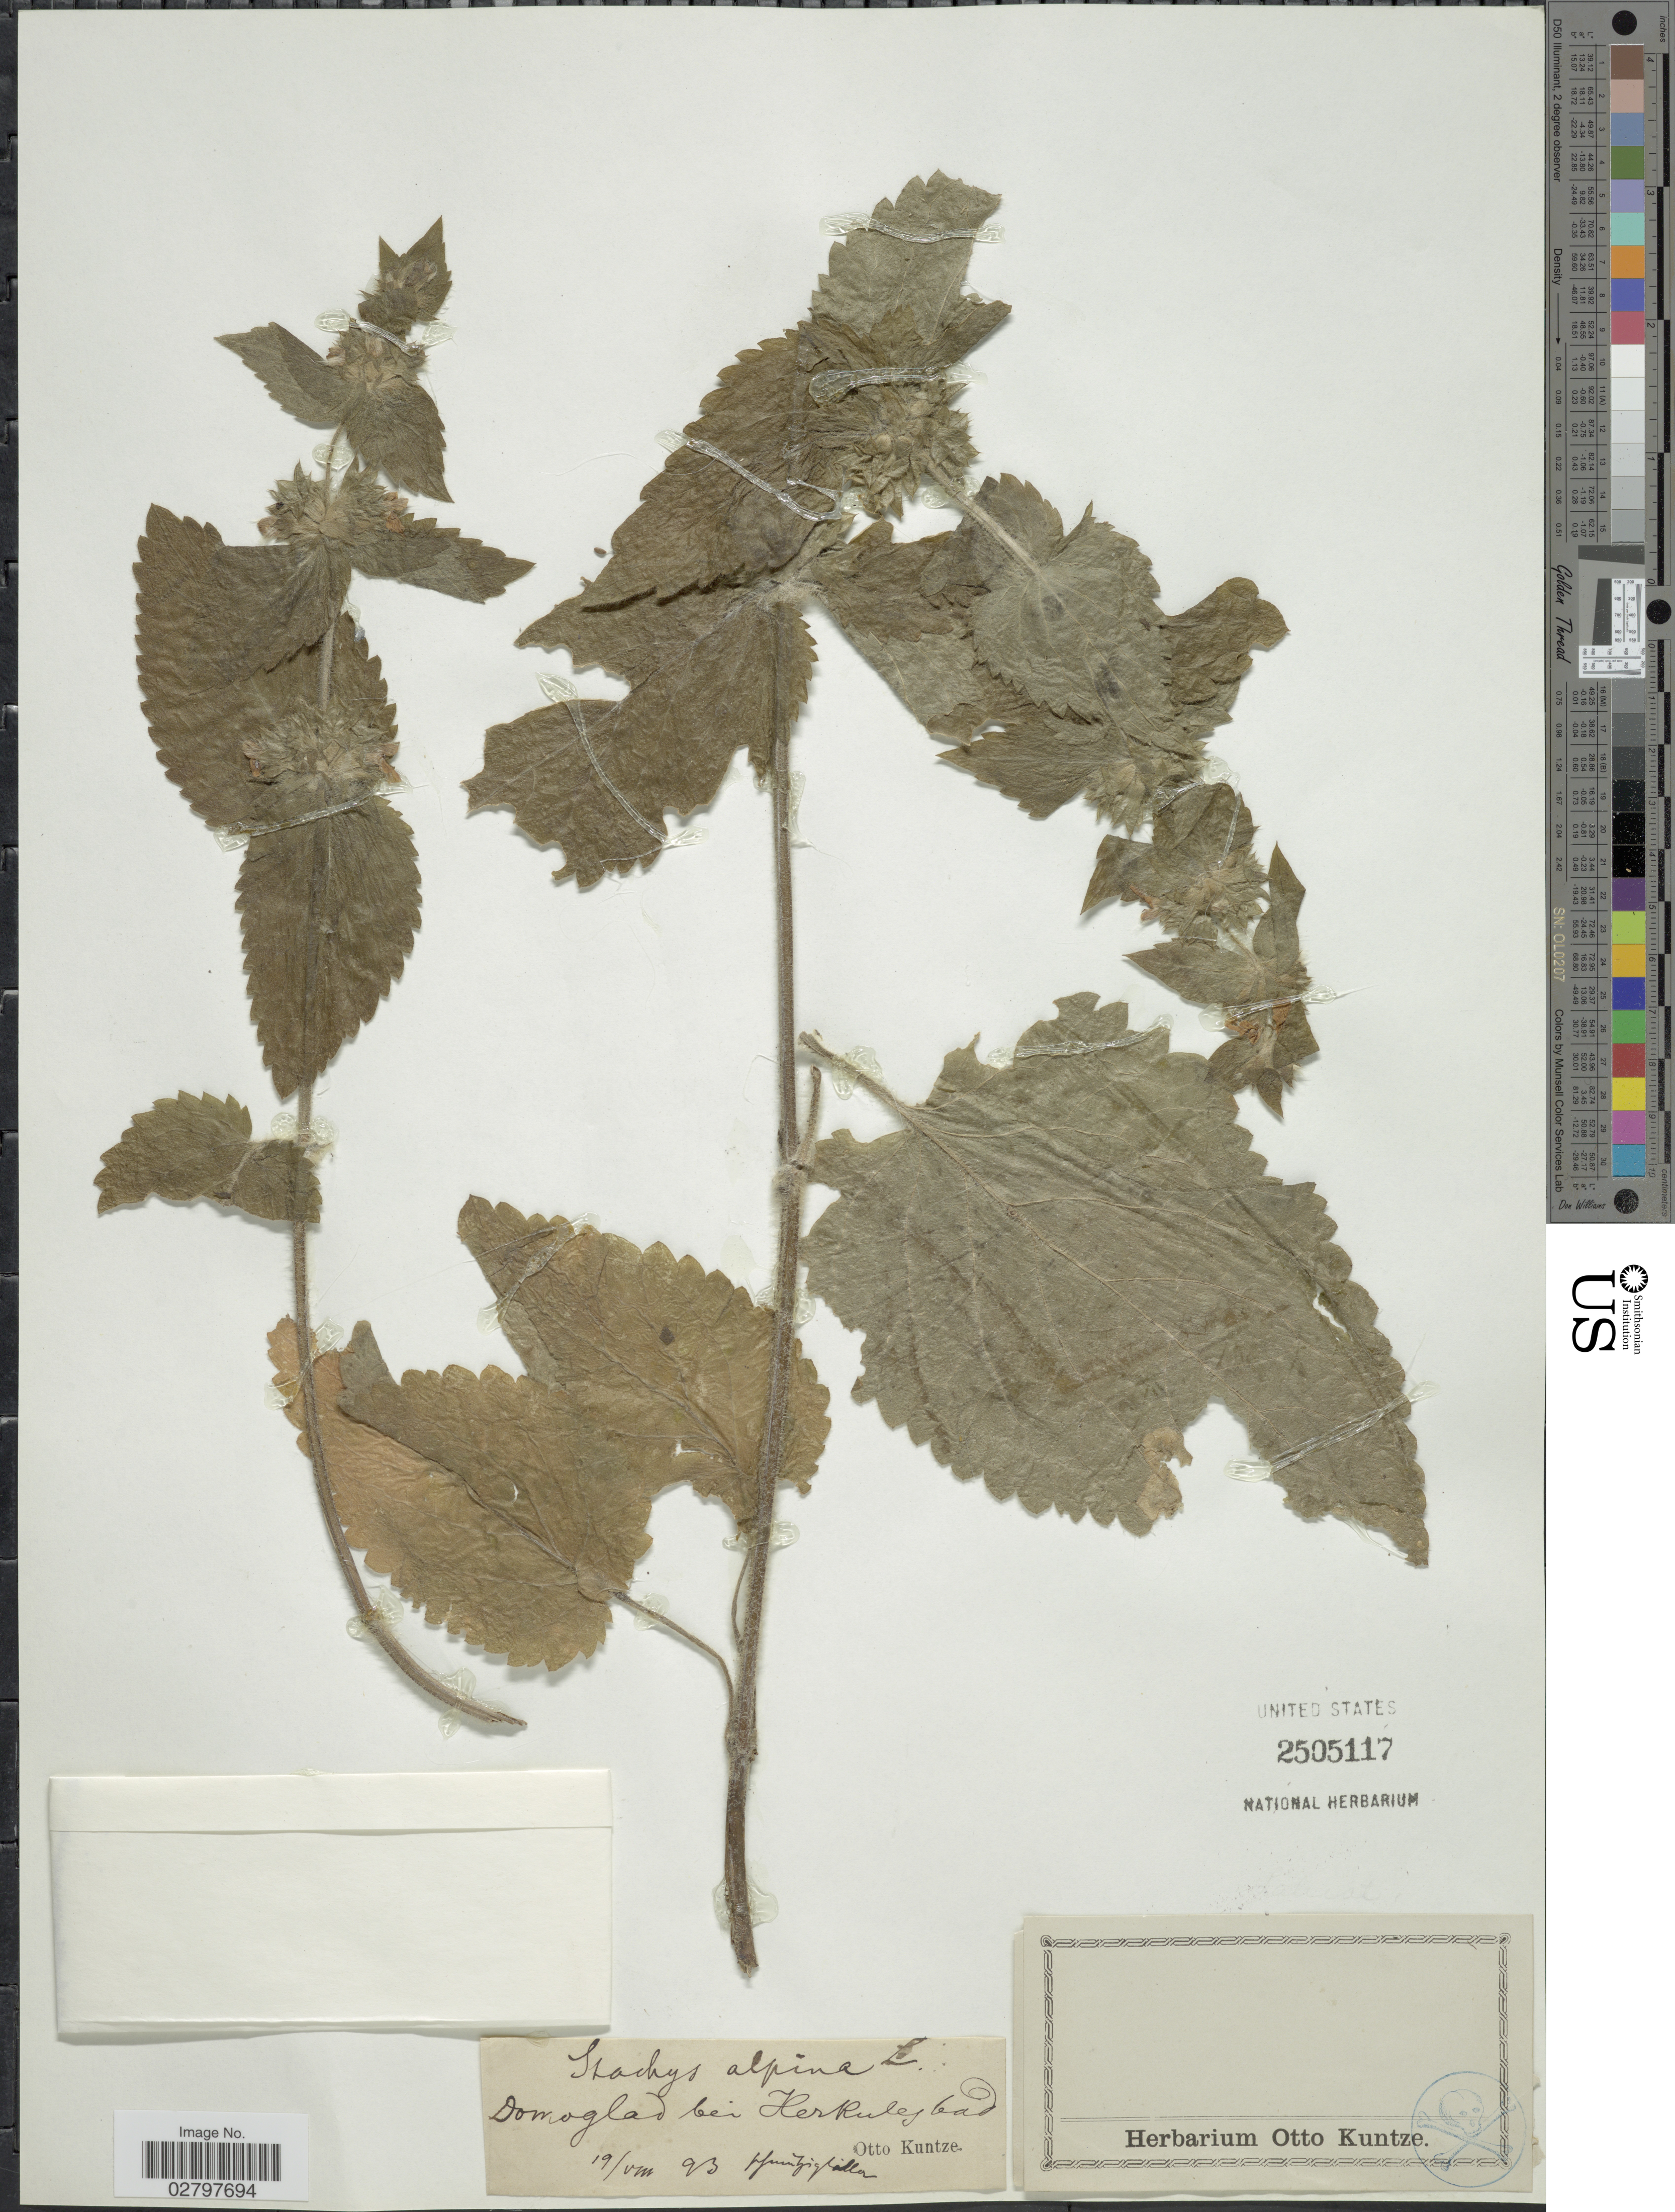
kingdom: Plantae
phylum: Tracheophyta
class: Magnoliopsida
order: Lamiales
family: Lamiaceae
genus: Stachys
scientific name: Stachys alpina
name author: L.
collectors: C.E.O. Kuntze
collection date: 1893-08-19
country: Romania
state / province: Caras-Severin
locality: Domogled bei Herkulesbad.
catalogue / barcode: US 2505117